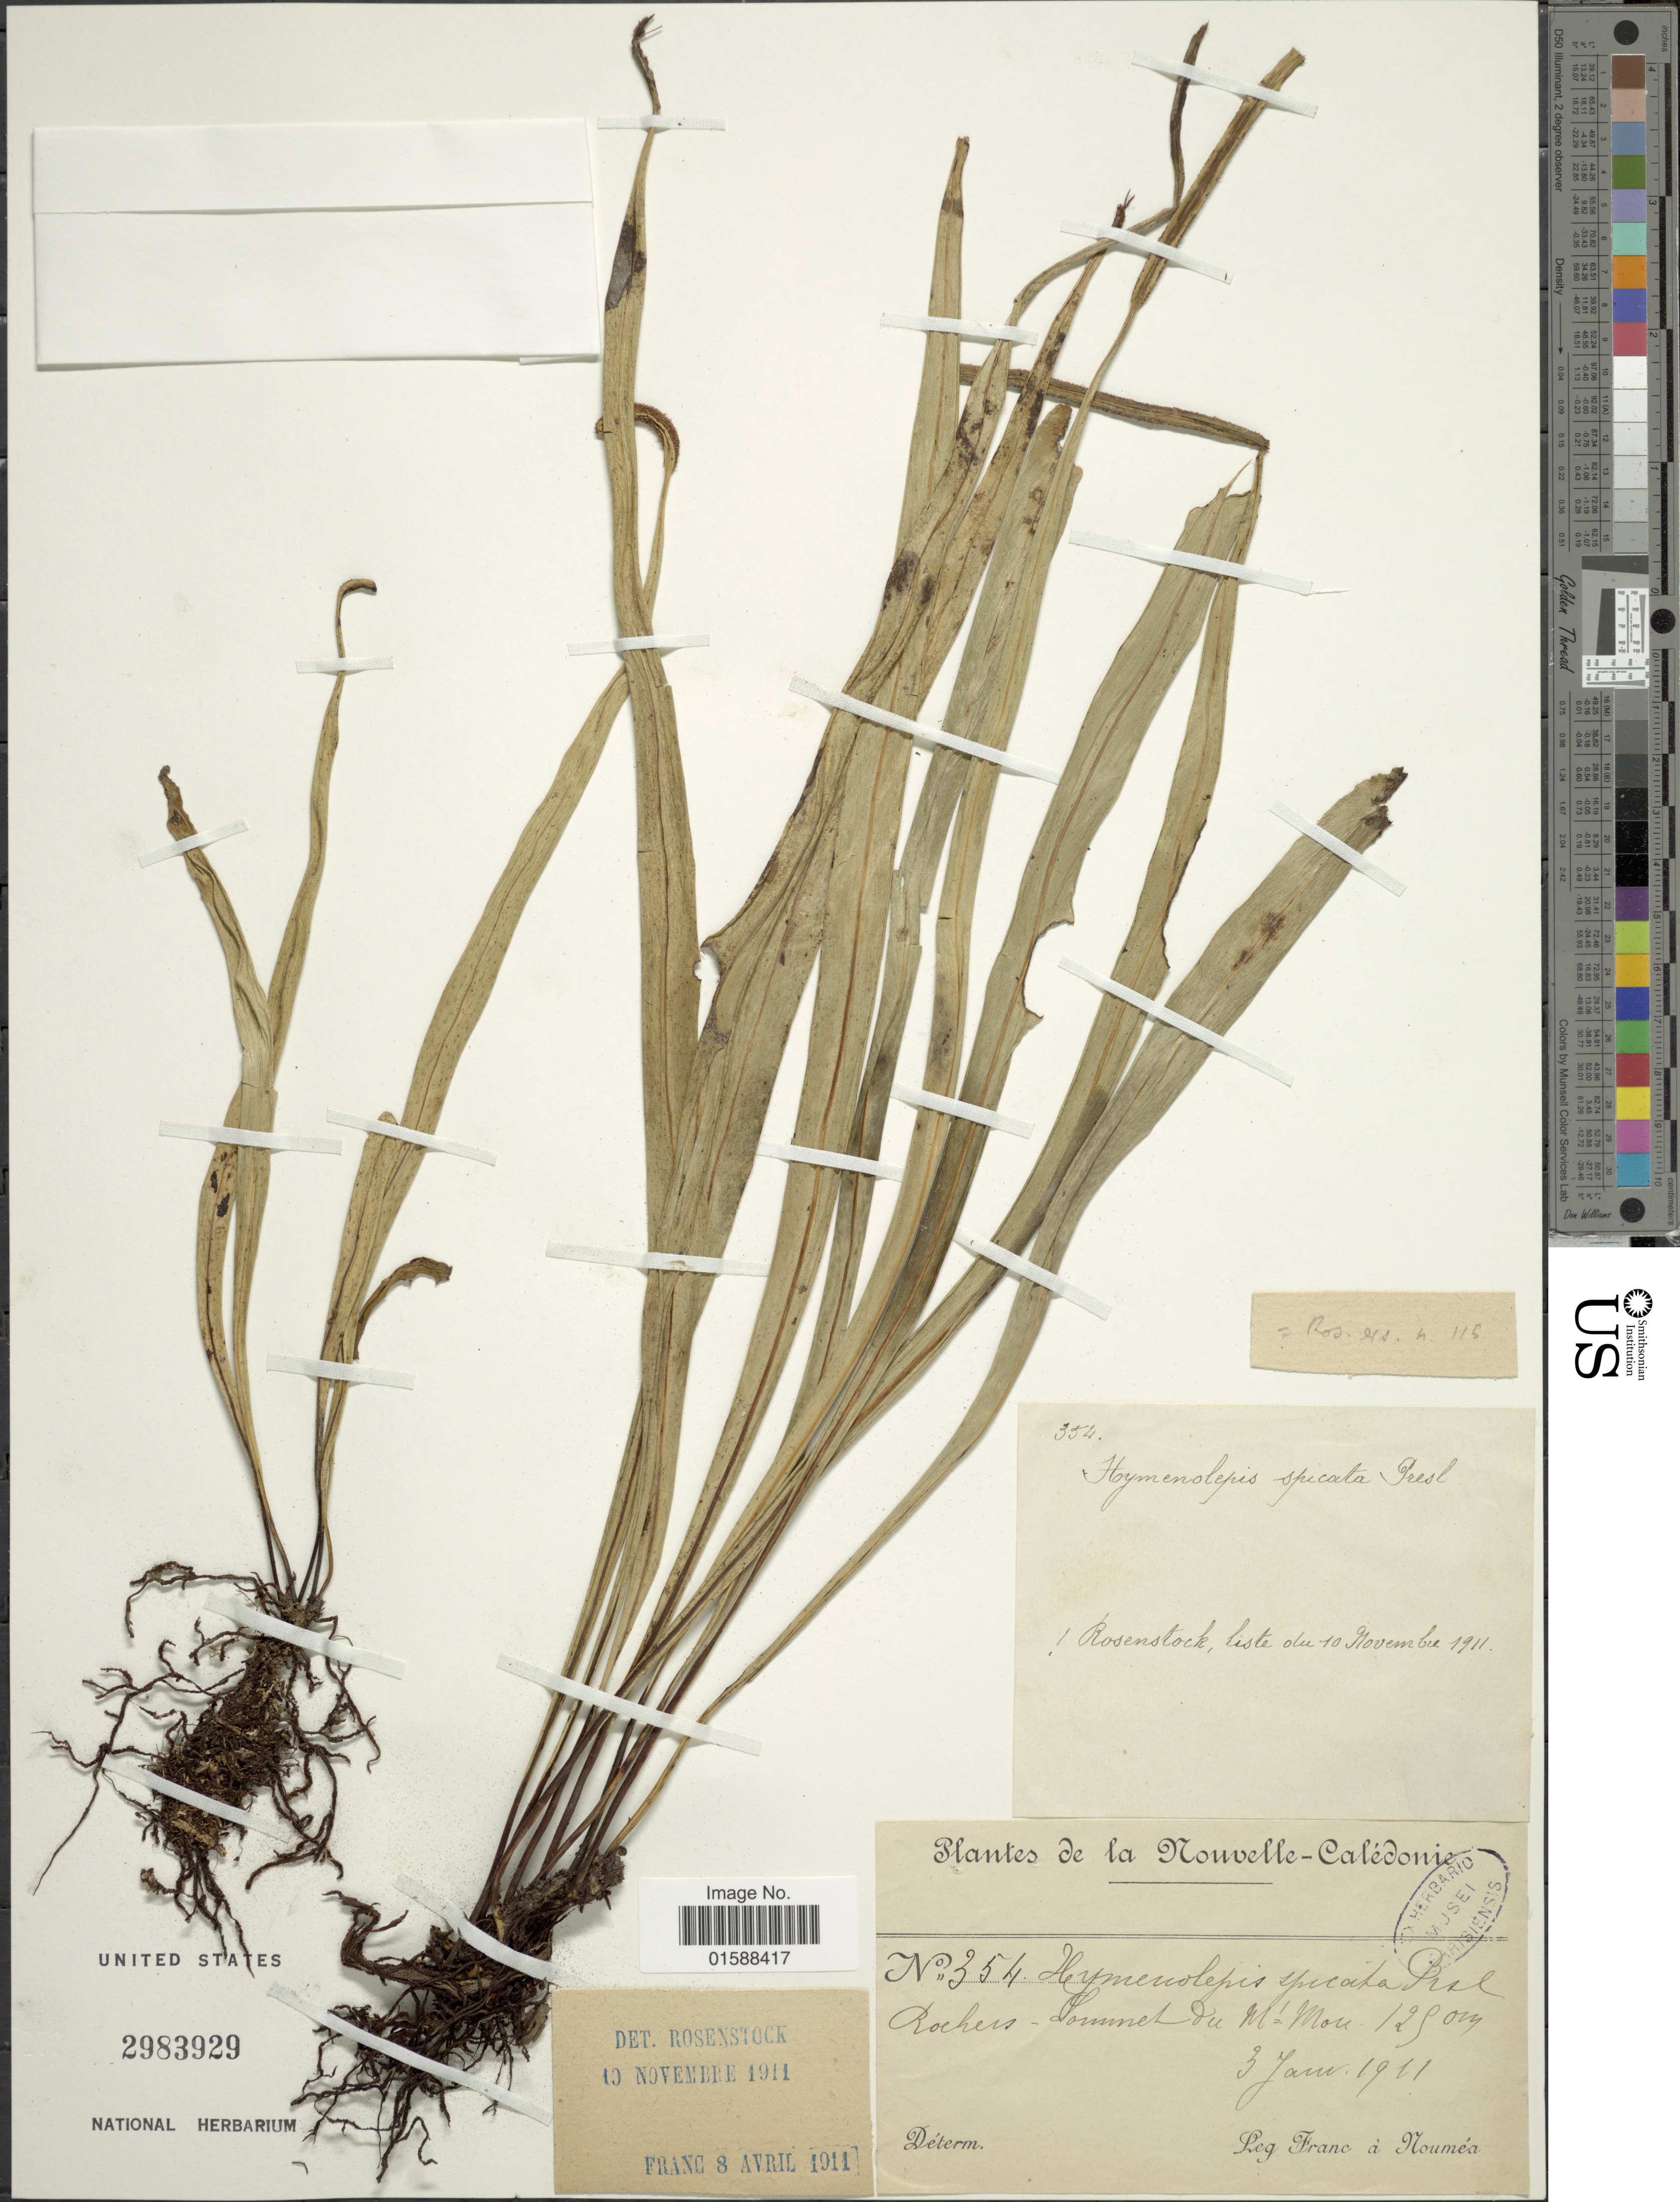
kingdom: Plantae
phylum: Tracheophyta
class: Polypodiopsida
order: Polypodiales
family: Polypodiaceae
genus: Lepisorus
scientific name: Lepisorus spicatus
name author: (L. f.) Li S. Wang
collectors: Franc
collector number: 354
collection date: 1911-01-03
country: New Caledonia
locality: Rochers - Sommet du Mt. Mou.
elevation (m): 1250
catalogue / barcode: US 2983929